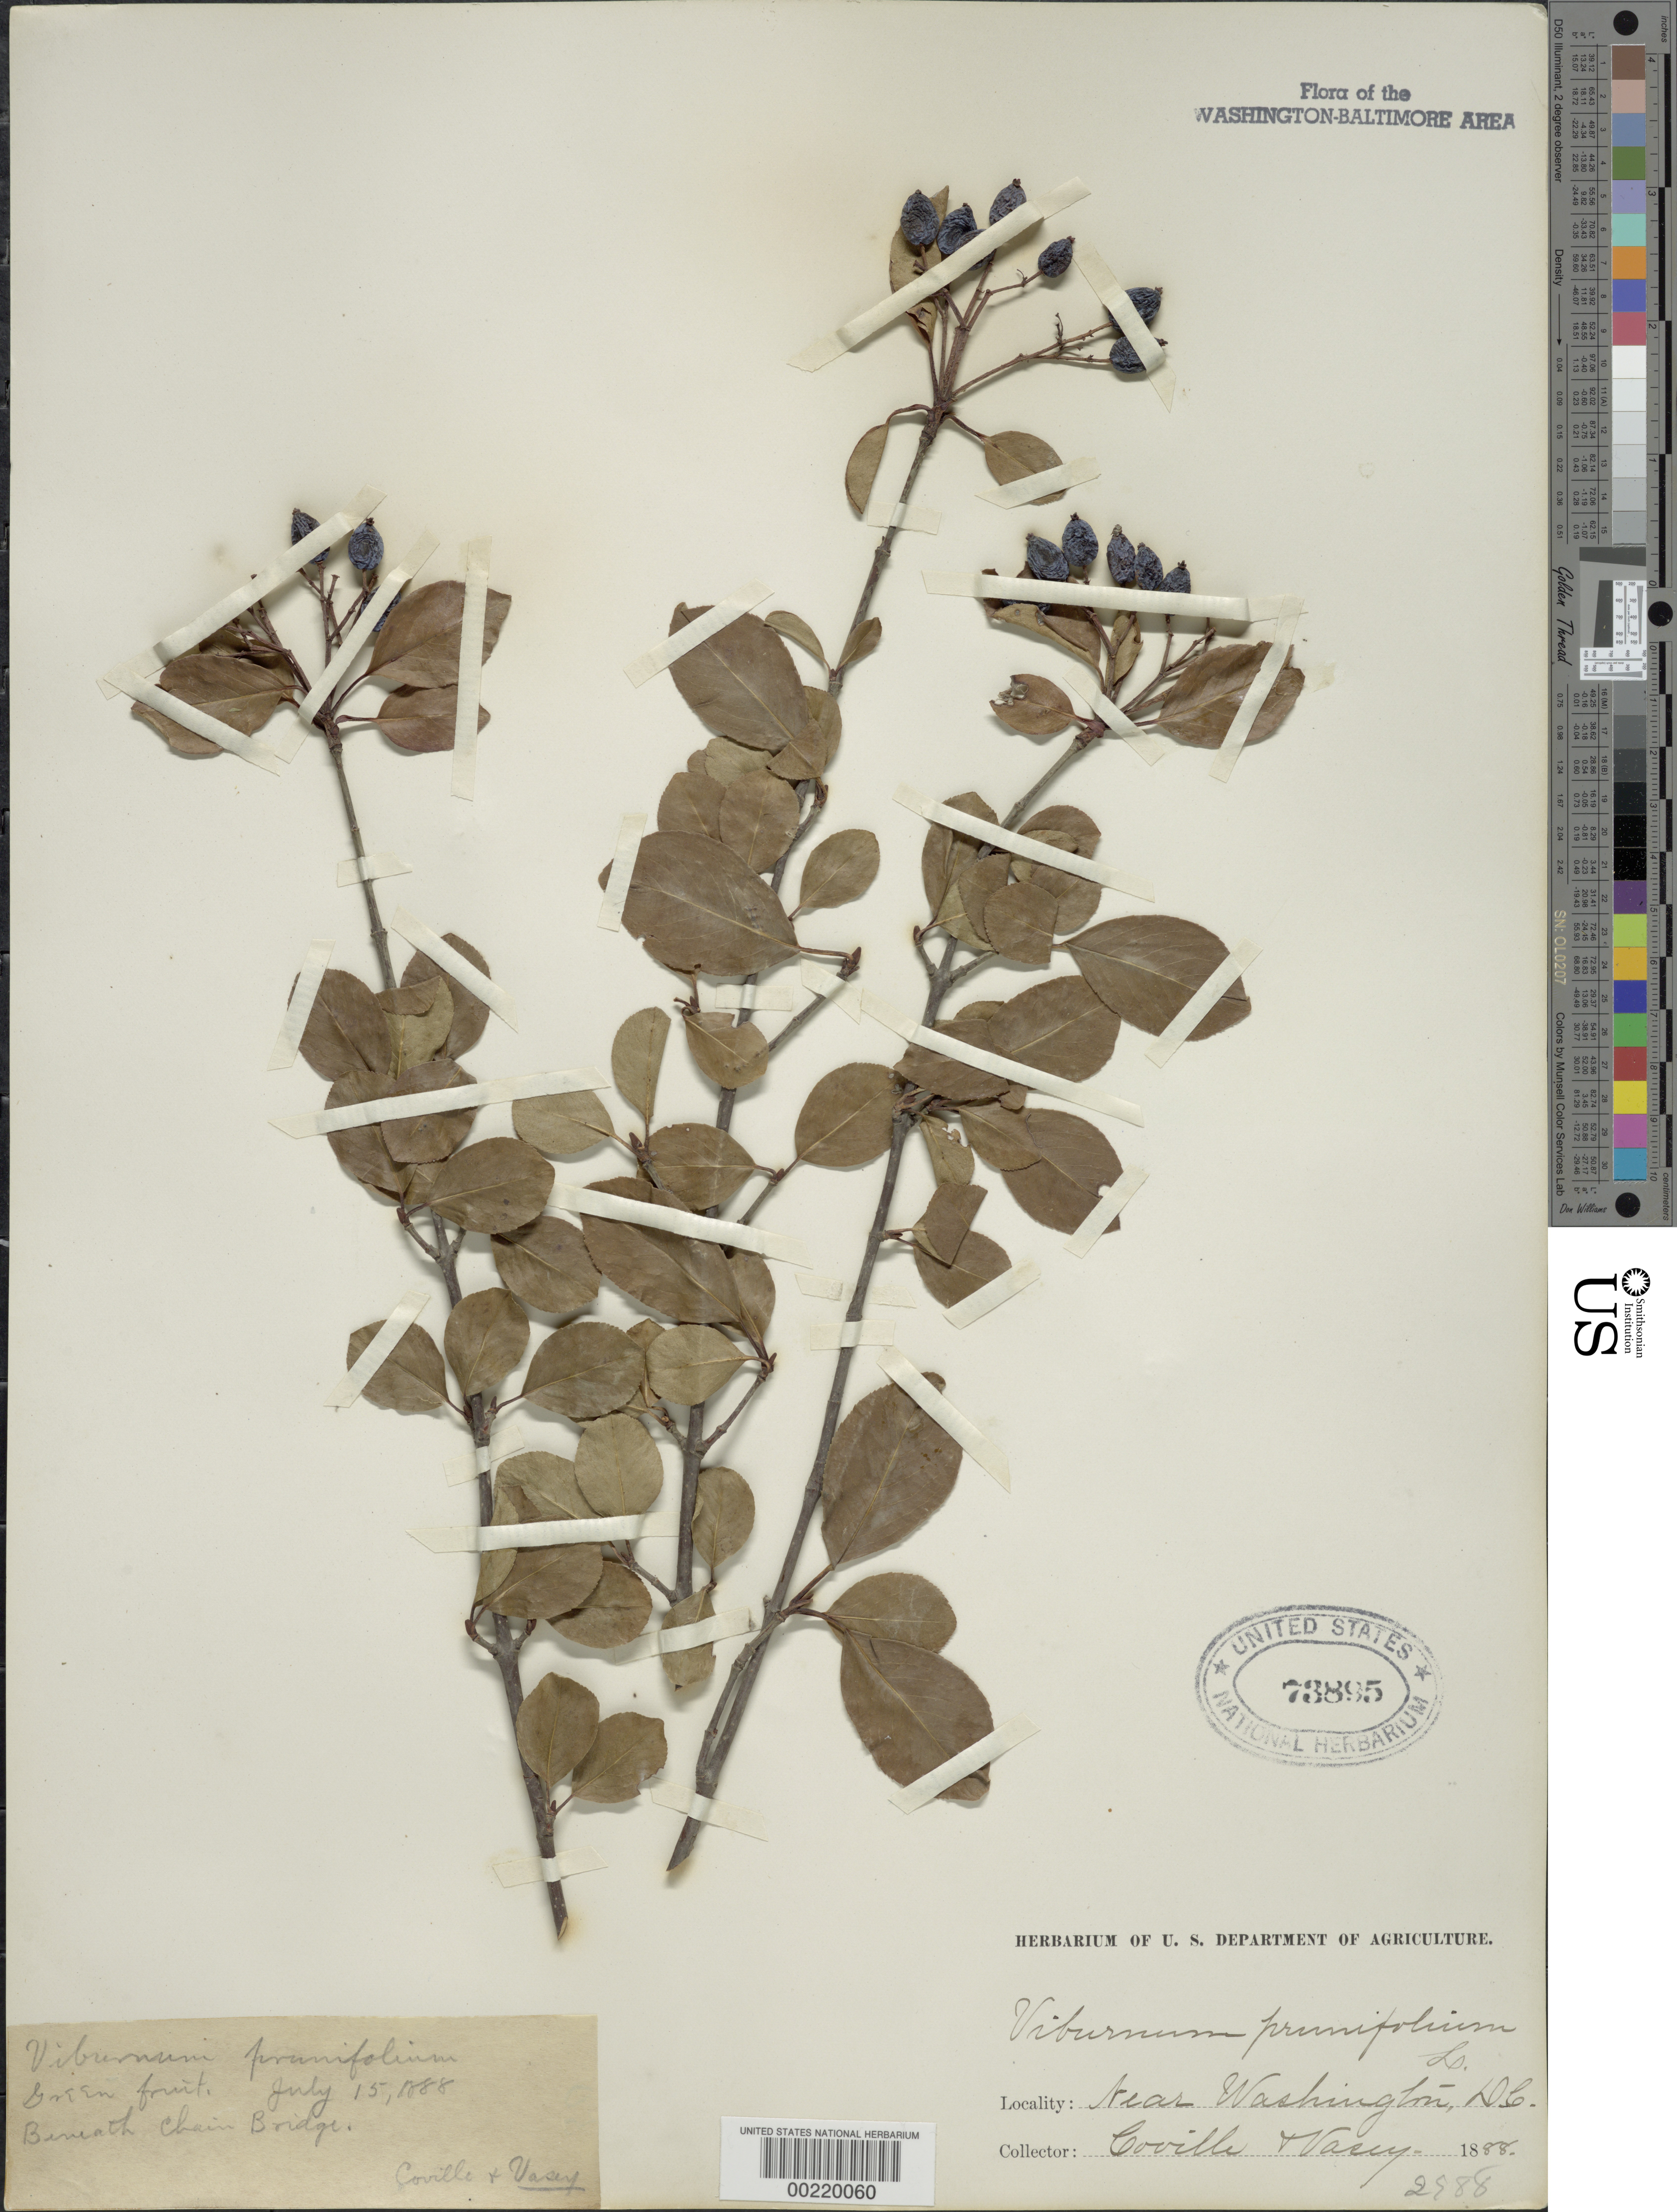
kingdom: Plantae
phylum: Tracheophyta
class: Magnoliopsida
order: Dipsacales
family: Viburnaceae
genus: Viburnum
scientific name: Viburnum prunifolium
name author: L.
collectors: F. V. Coville & G. Vasey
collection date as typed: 15 Jul 1888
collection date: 1888-07-15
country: United States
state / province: District of Columbia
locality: Beneath Chain Bridge C. & O. Canal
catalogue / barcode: US 73895